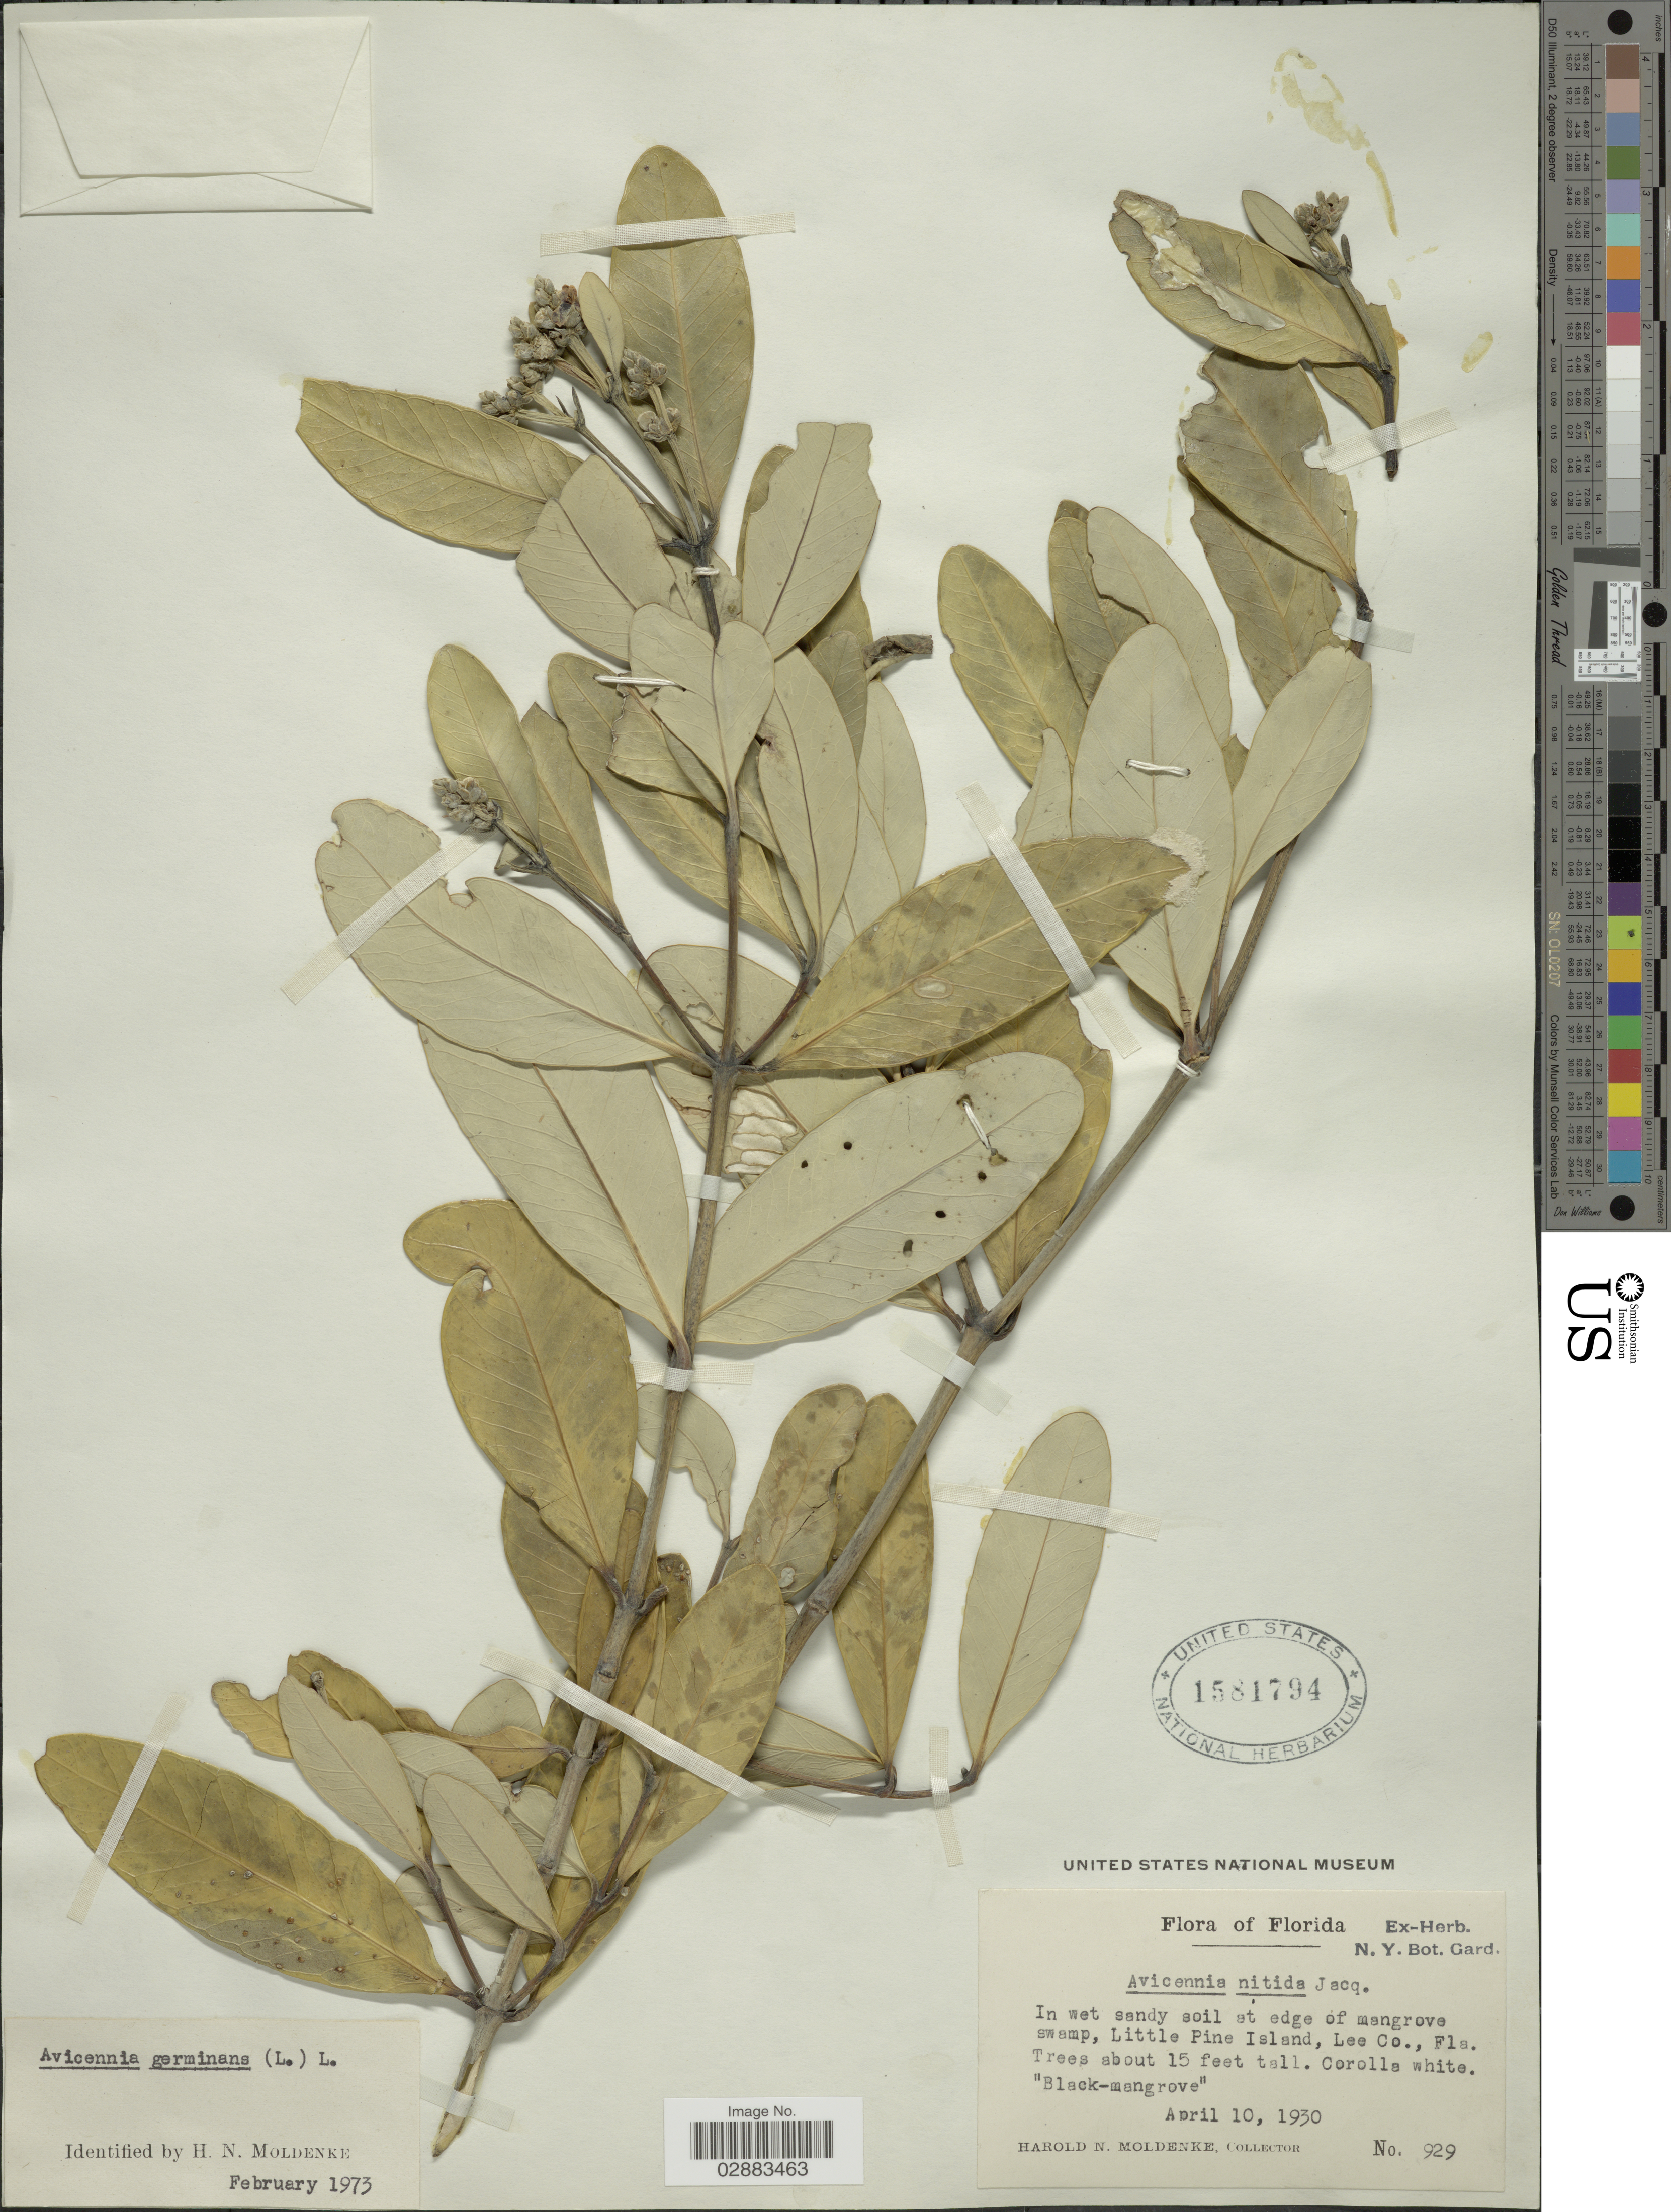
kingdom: Plantae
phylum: Tracheophyta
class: Magnoliopsida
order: Lamiales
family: Acanthaceae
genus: Avicennia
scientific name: Avicennia germinans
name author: (L.) L.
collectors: H. N. Moldenke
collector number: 929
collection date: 1930-04-10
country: United States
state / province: Florida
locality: In wet sandy soil at edge of mangrove swamp, Little Pine Island, Lee Co.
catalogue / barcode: US 1581794